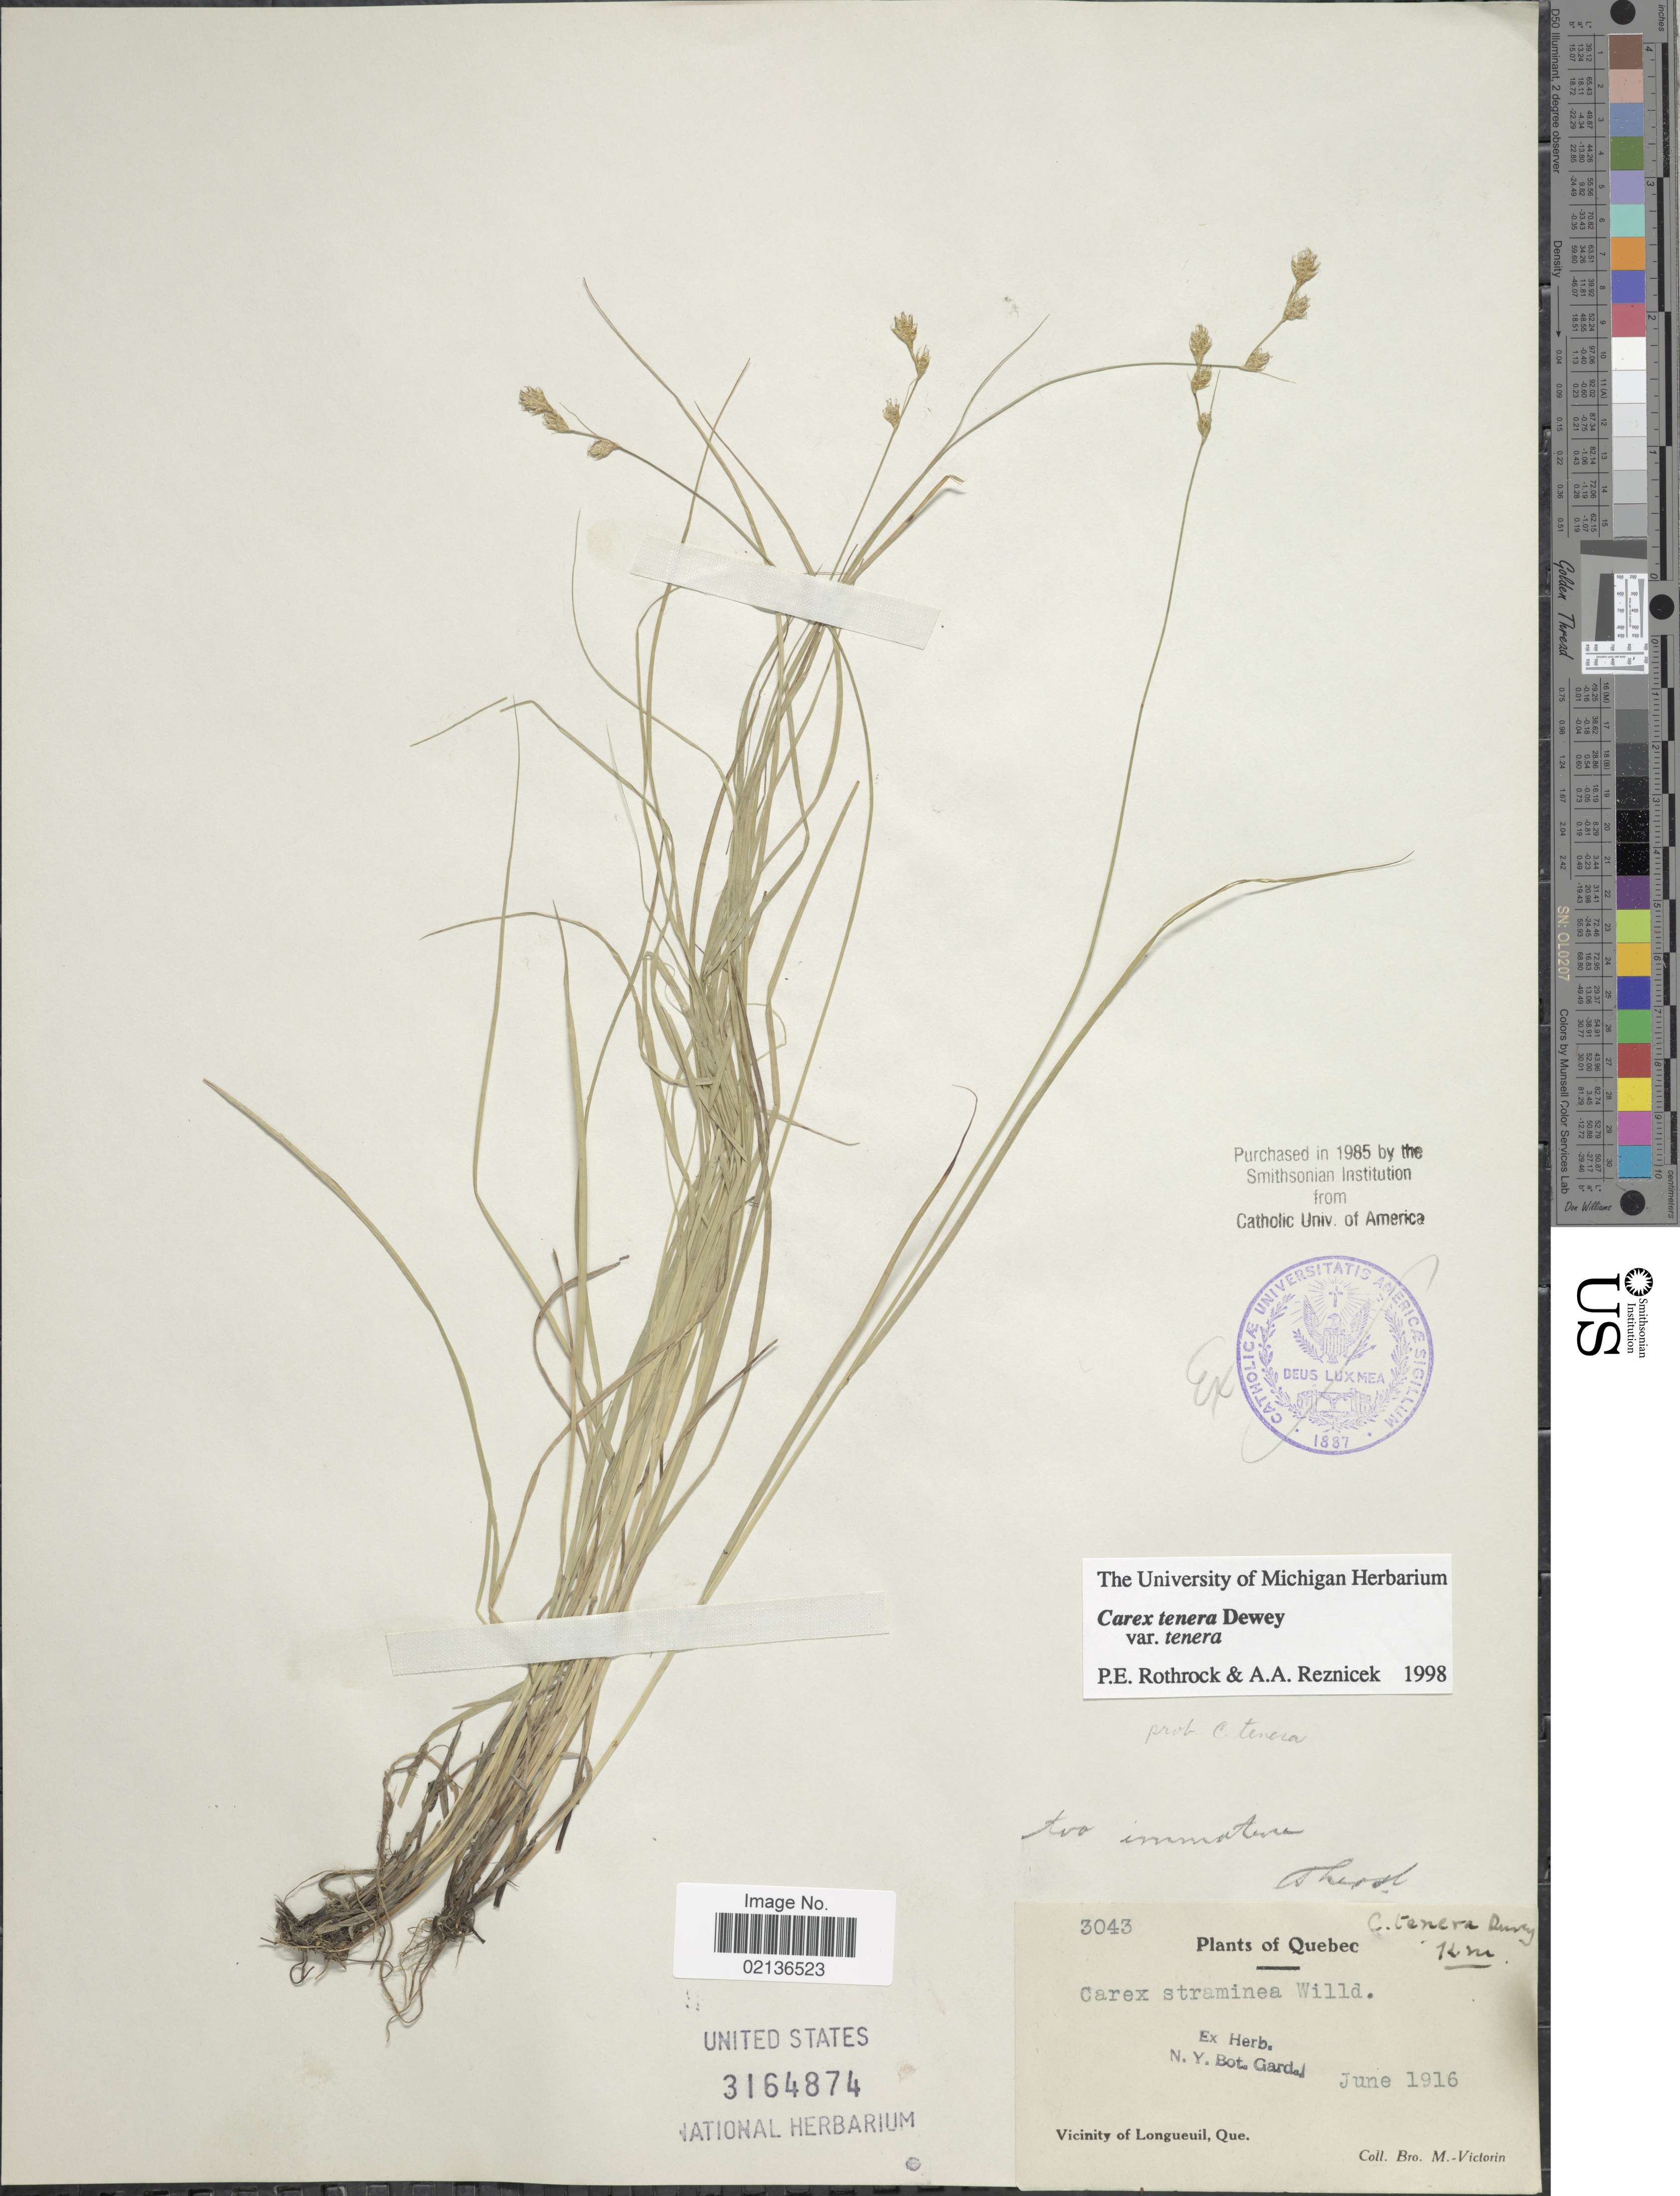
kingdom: Plantae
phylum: Tracheophyta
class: Liliopsida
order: Poales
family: Cyperaceae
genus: Carex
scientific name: Carex tenera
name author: Dewey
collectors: Fr. Marie-Victorin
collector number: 3043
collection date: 1916-06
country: Canada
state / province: Quebec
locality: Vicinity of Longueuil, Que.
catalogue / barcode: US 3164874